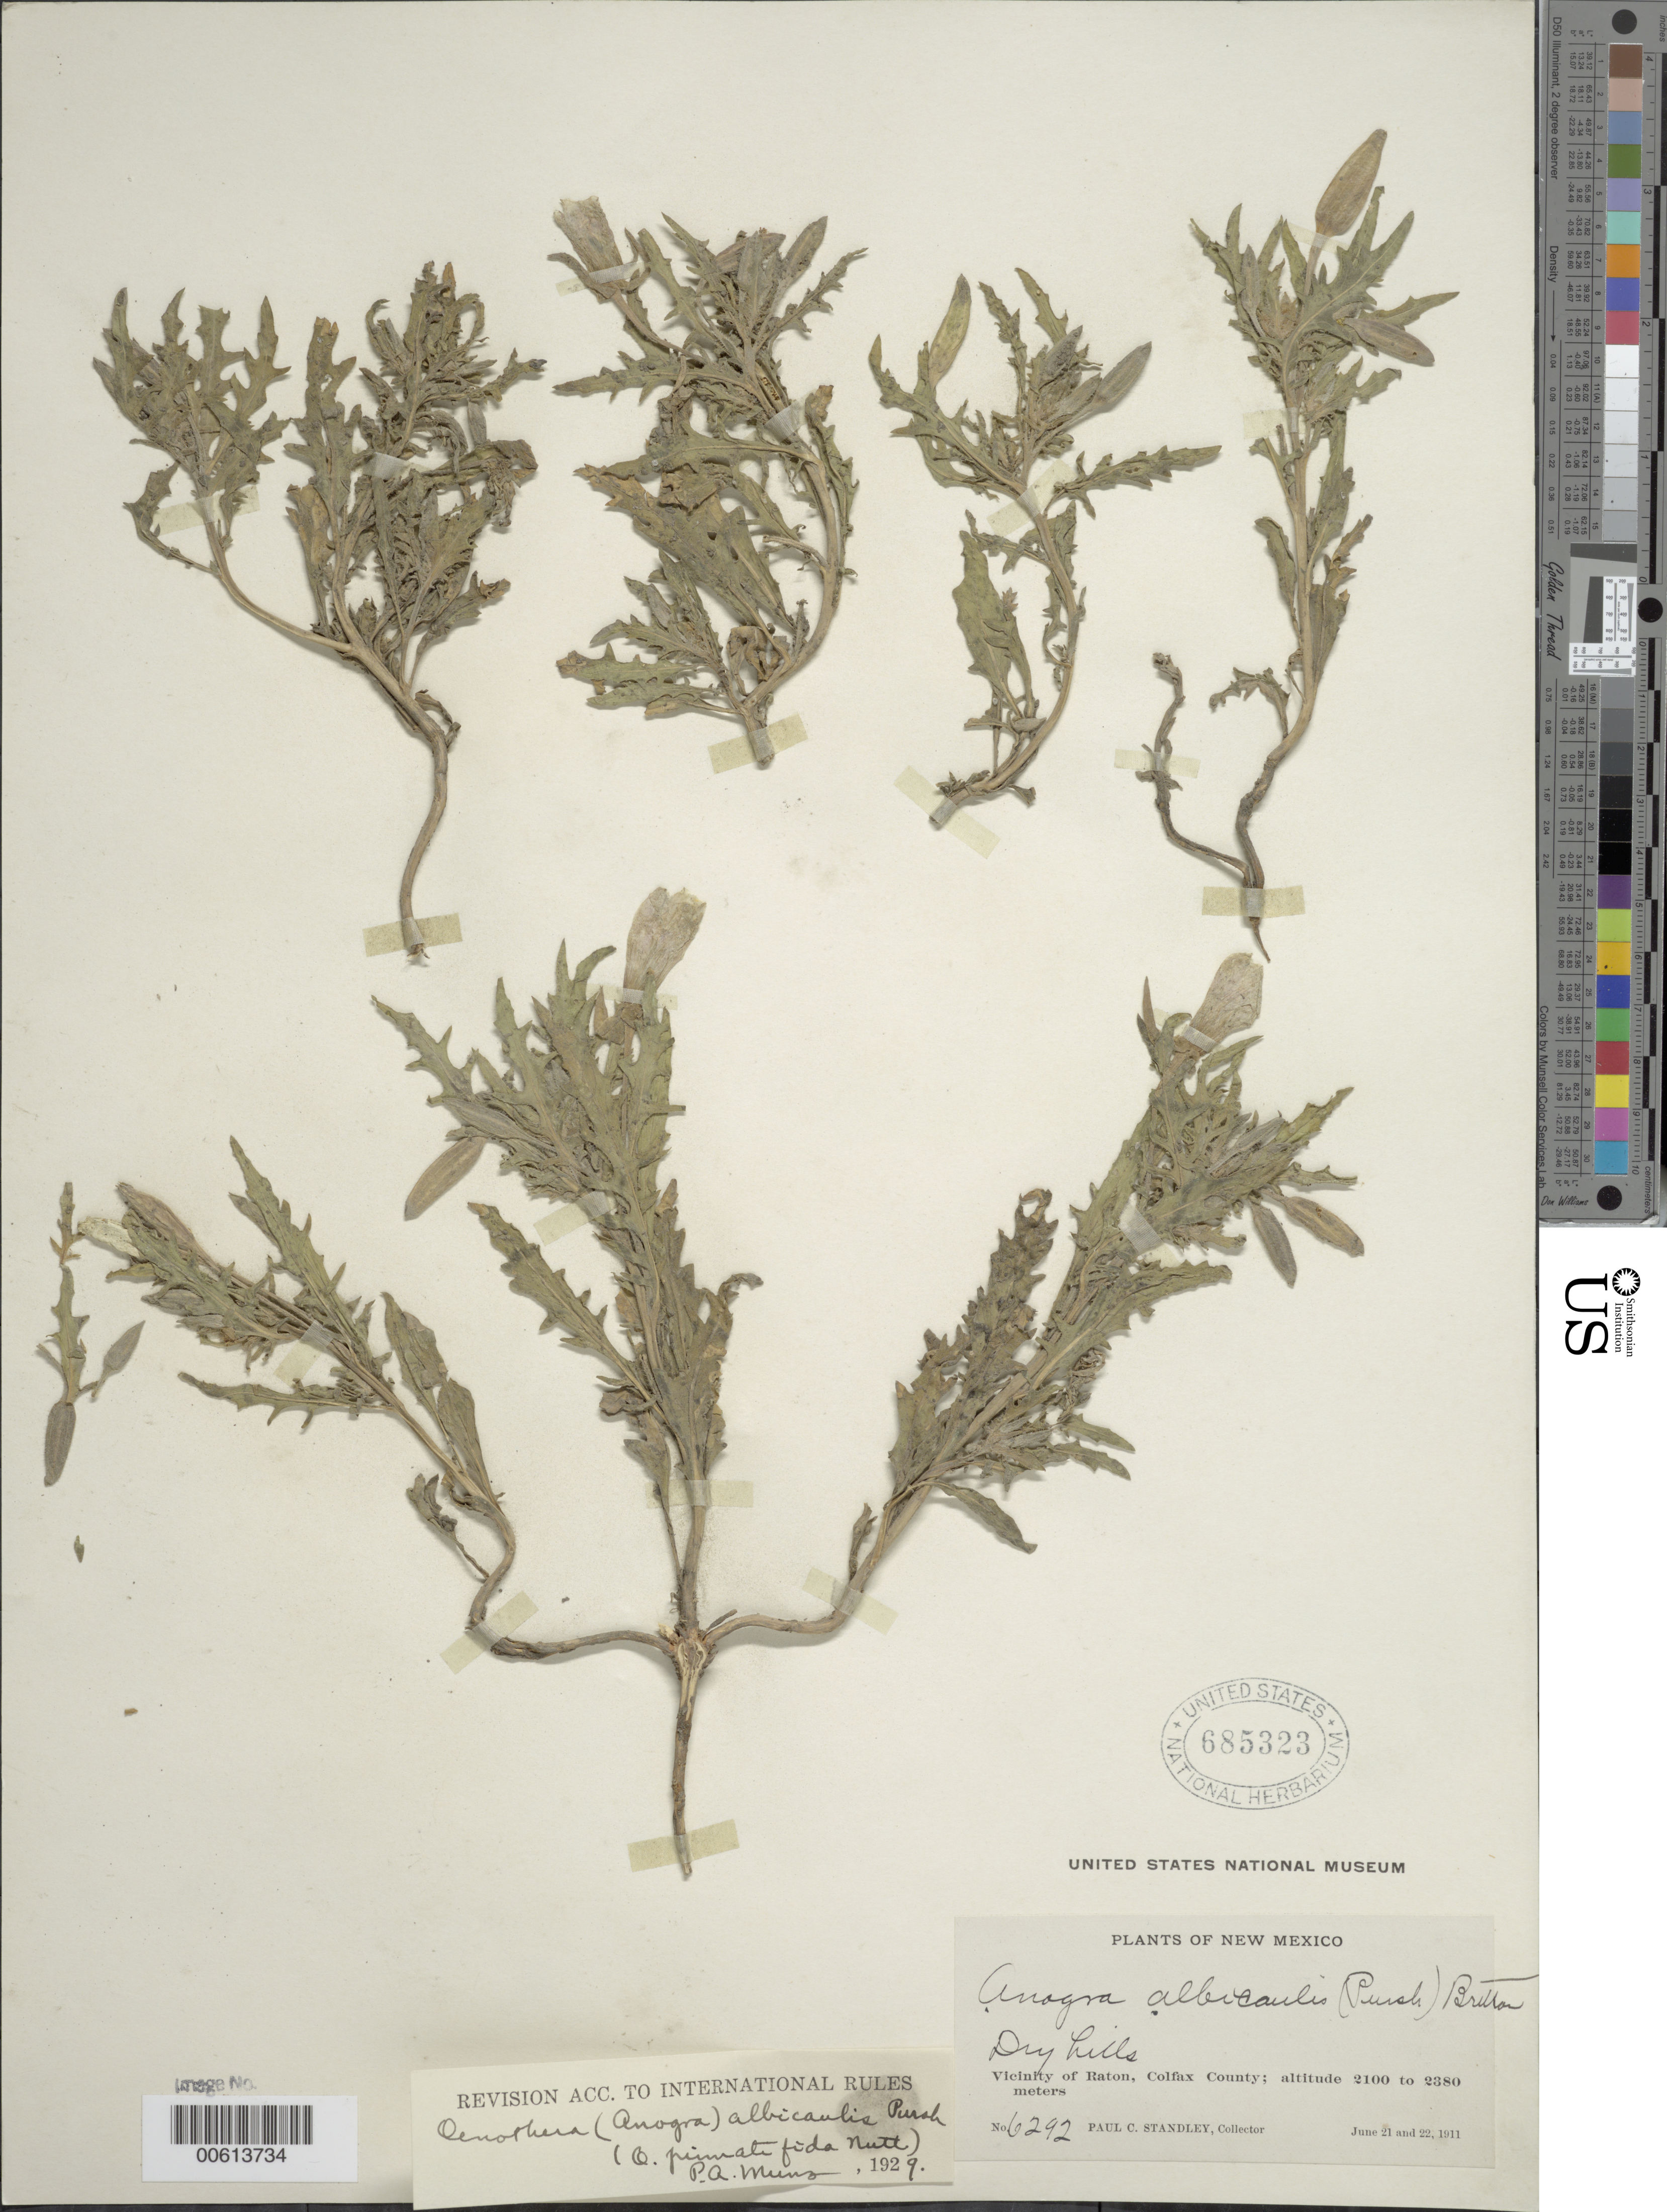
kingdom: Plantae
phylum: Tracheophyta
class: Magnoliopsida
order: Myrtales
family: Onagraceae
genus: Oenothera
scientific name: Oenothera albicaulis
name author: Pursh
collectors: P. C. Standley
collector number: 6292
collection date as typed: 21 Jun 1911 to 22 Jun 1911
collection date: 1911-06-21/1911-06-22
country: United States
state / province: New Mexico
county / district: Colfax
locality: Raton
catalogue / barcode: US 685323